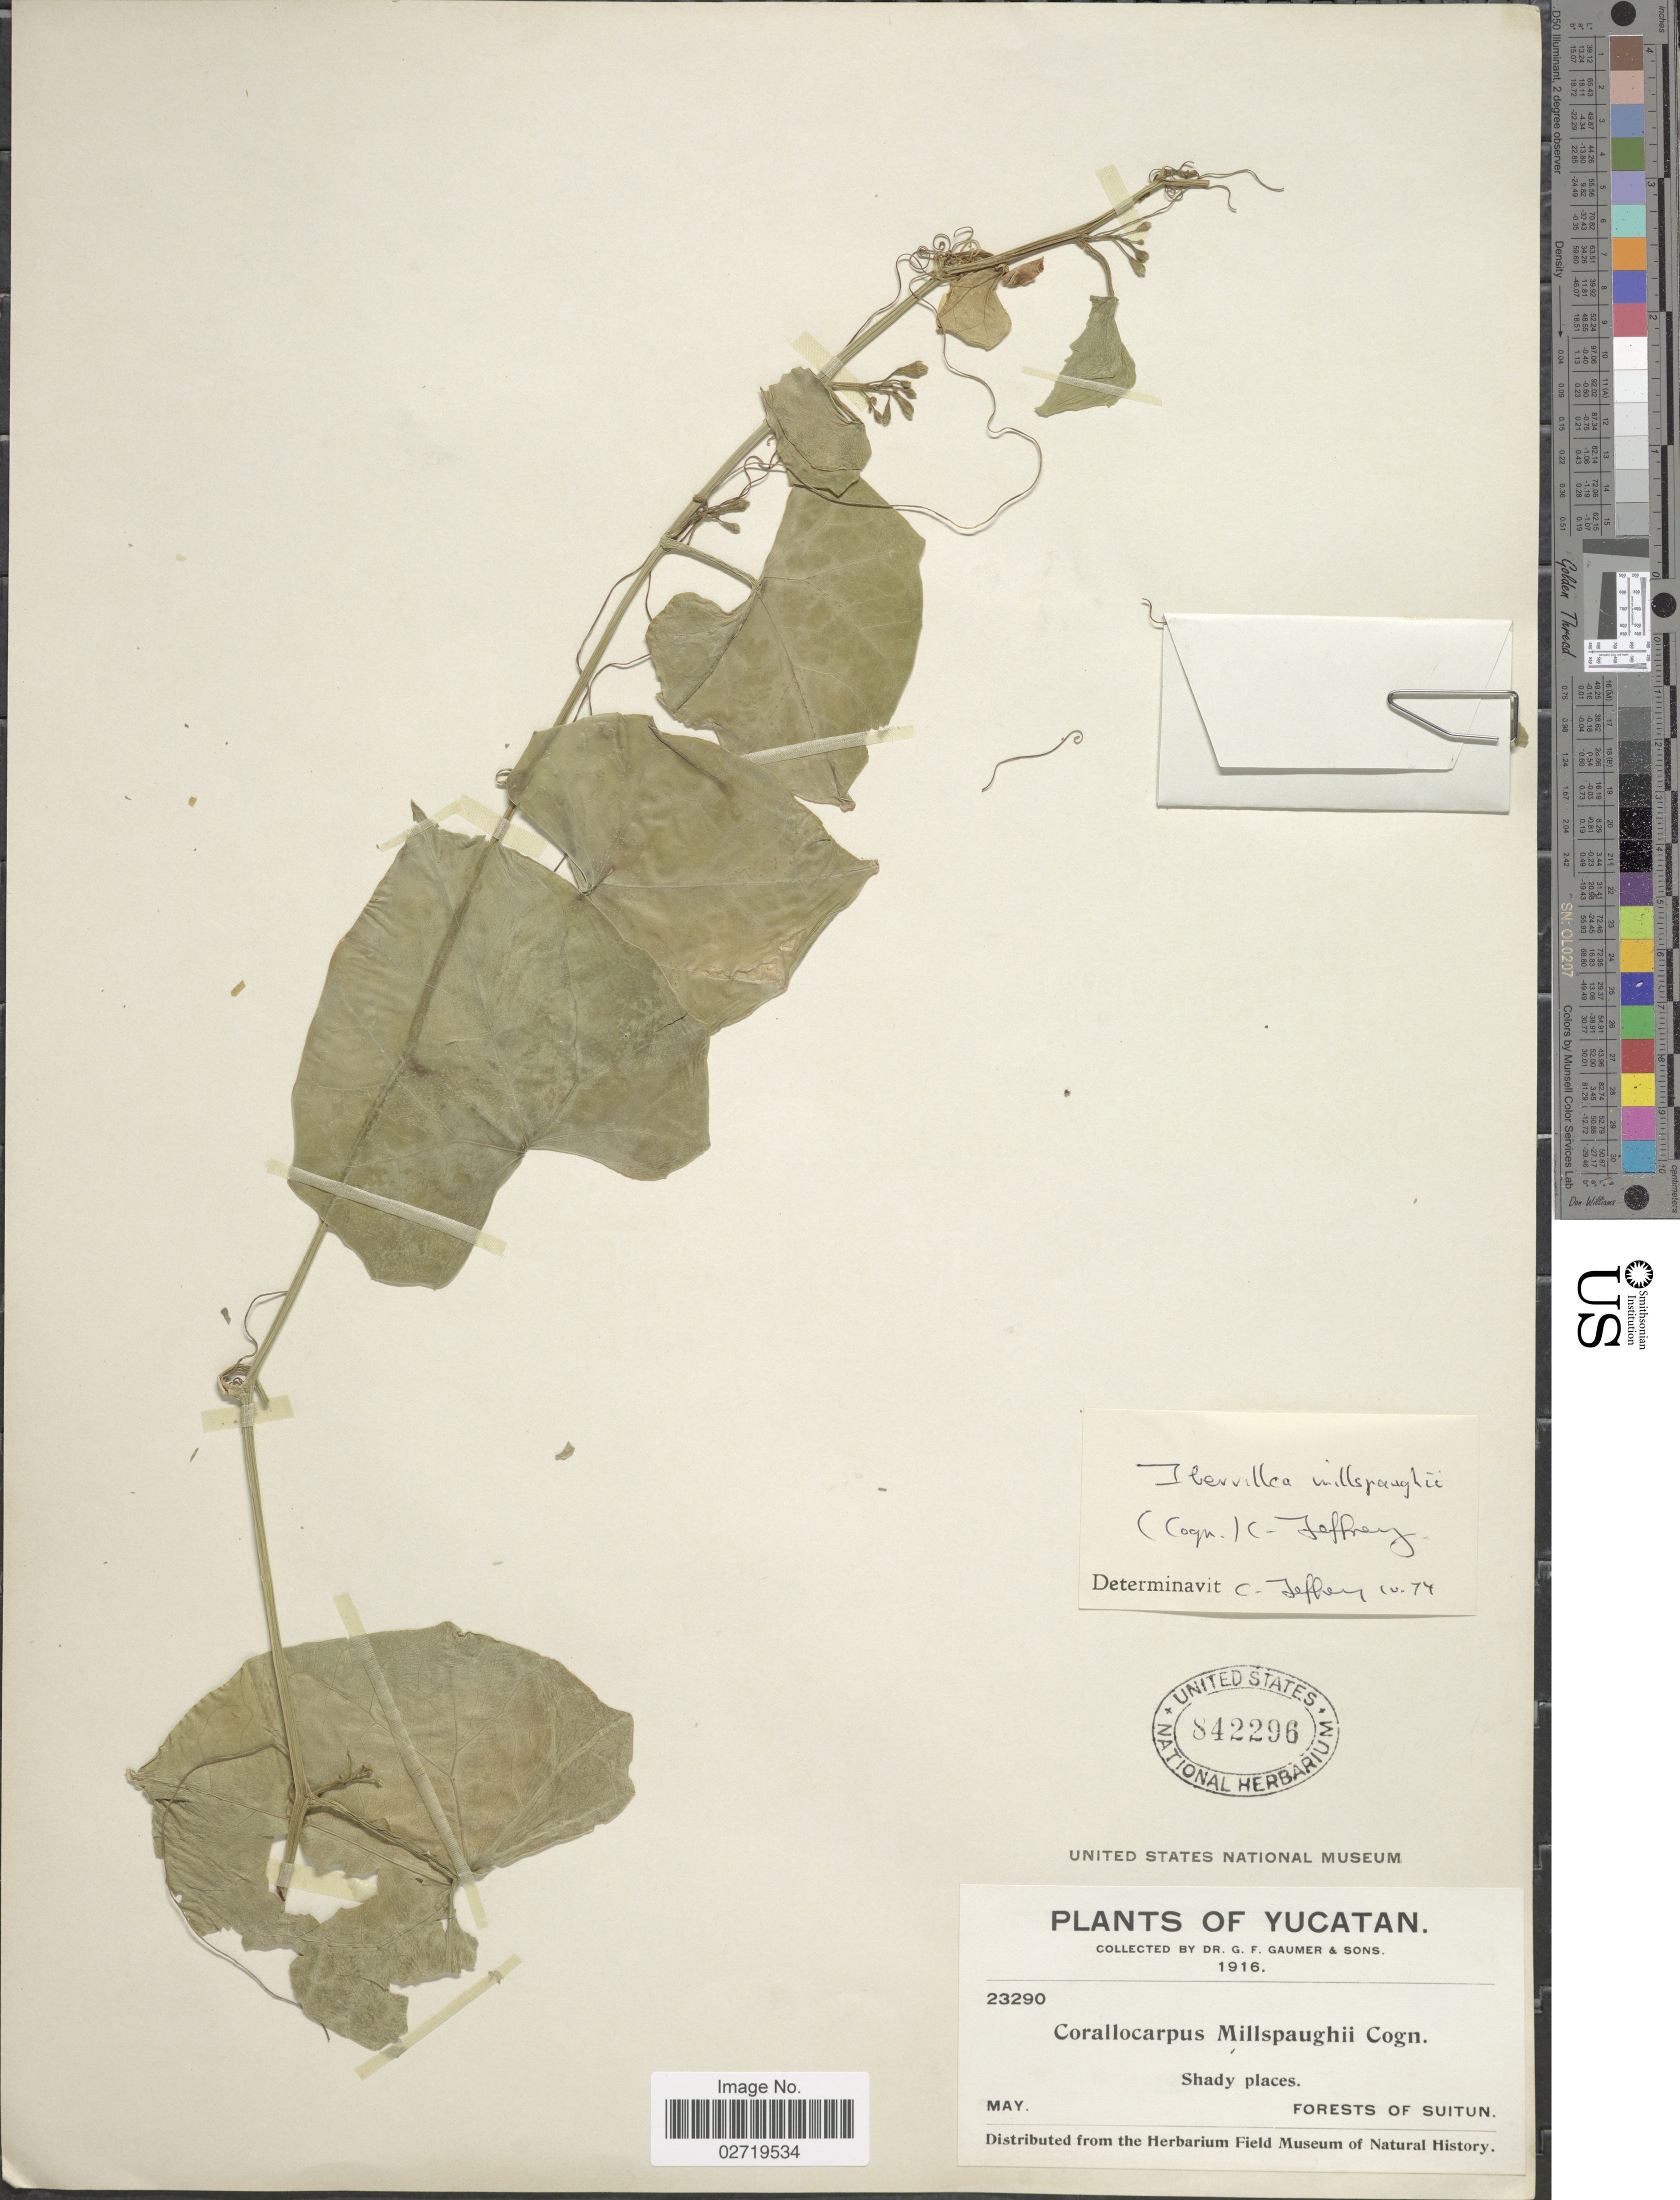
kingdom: Plantae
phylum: Tracheophyta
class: Magnoliopsida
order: Cucurbitales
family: Cucurbitaceae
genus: Ibervillea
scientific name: Ibervillea millspaughii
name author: (Cogn.) C. Jeffrey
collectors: G. F. Gaumer & et al.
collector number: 23290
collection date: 1916-05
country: Mexico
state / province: Yucatán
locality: Shady places, Forests of Suitun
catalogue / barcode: US 842296